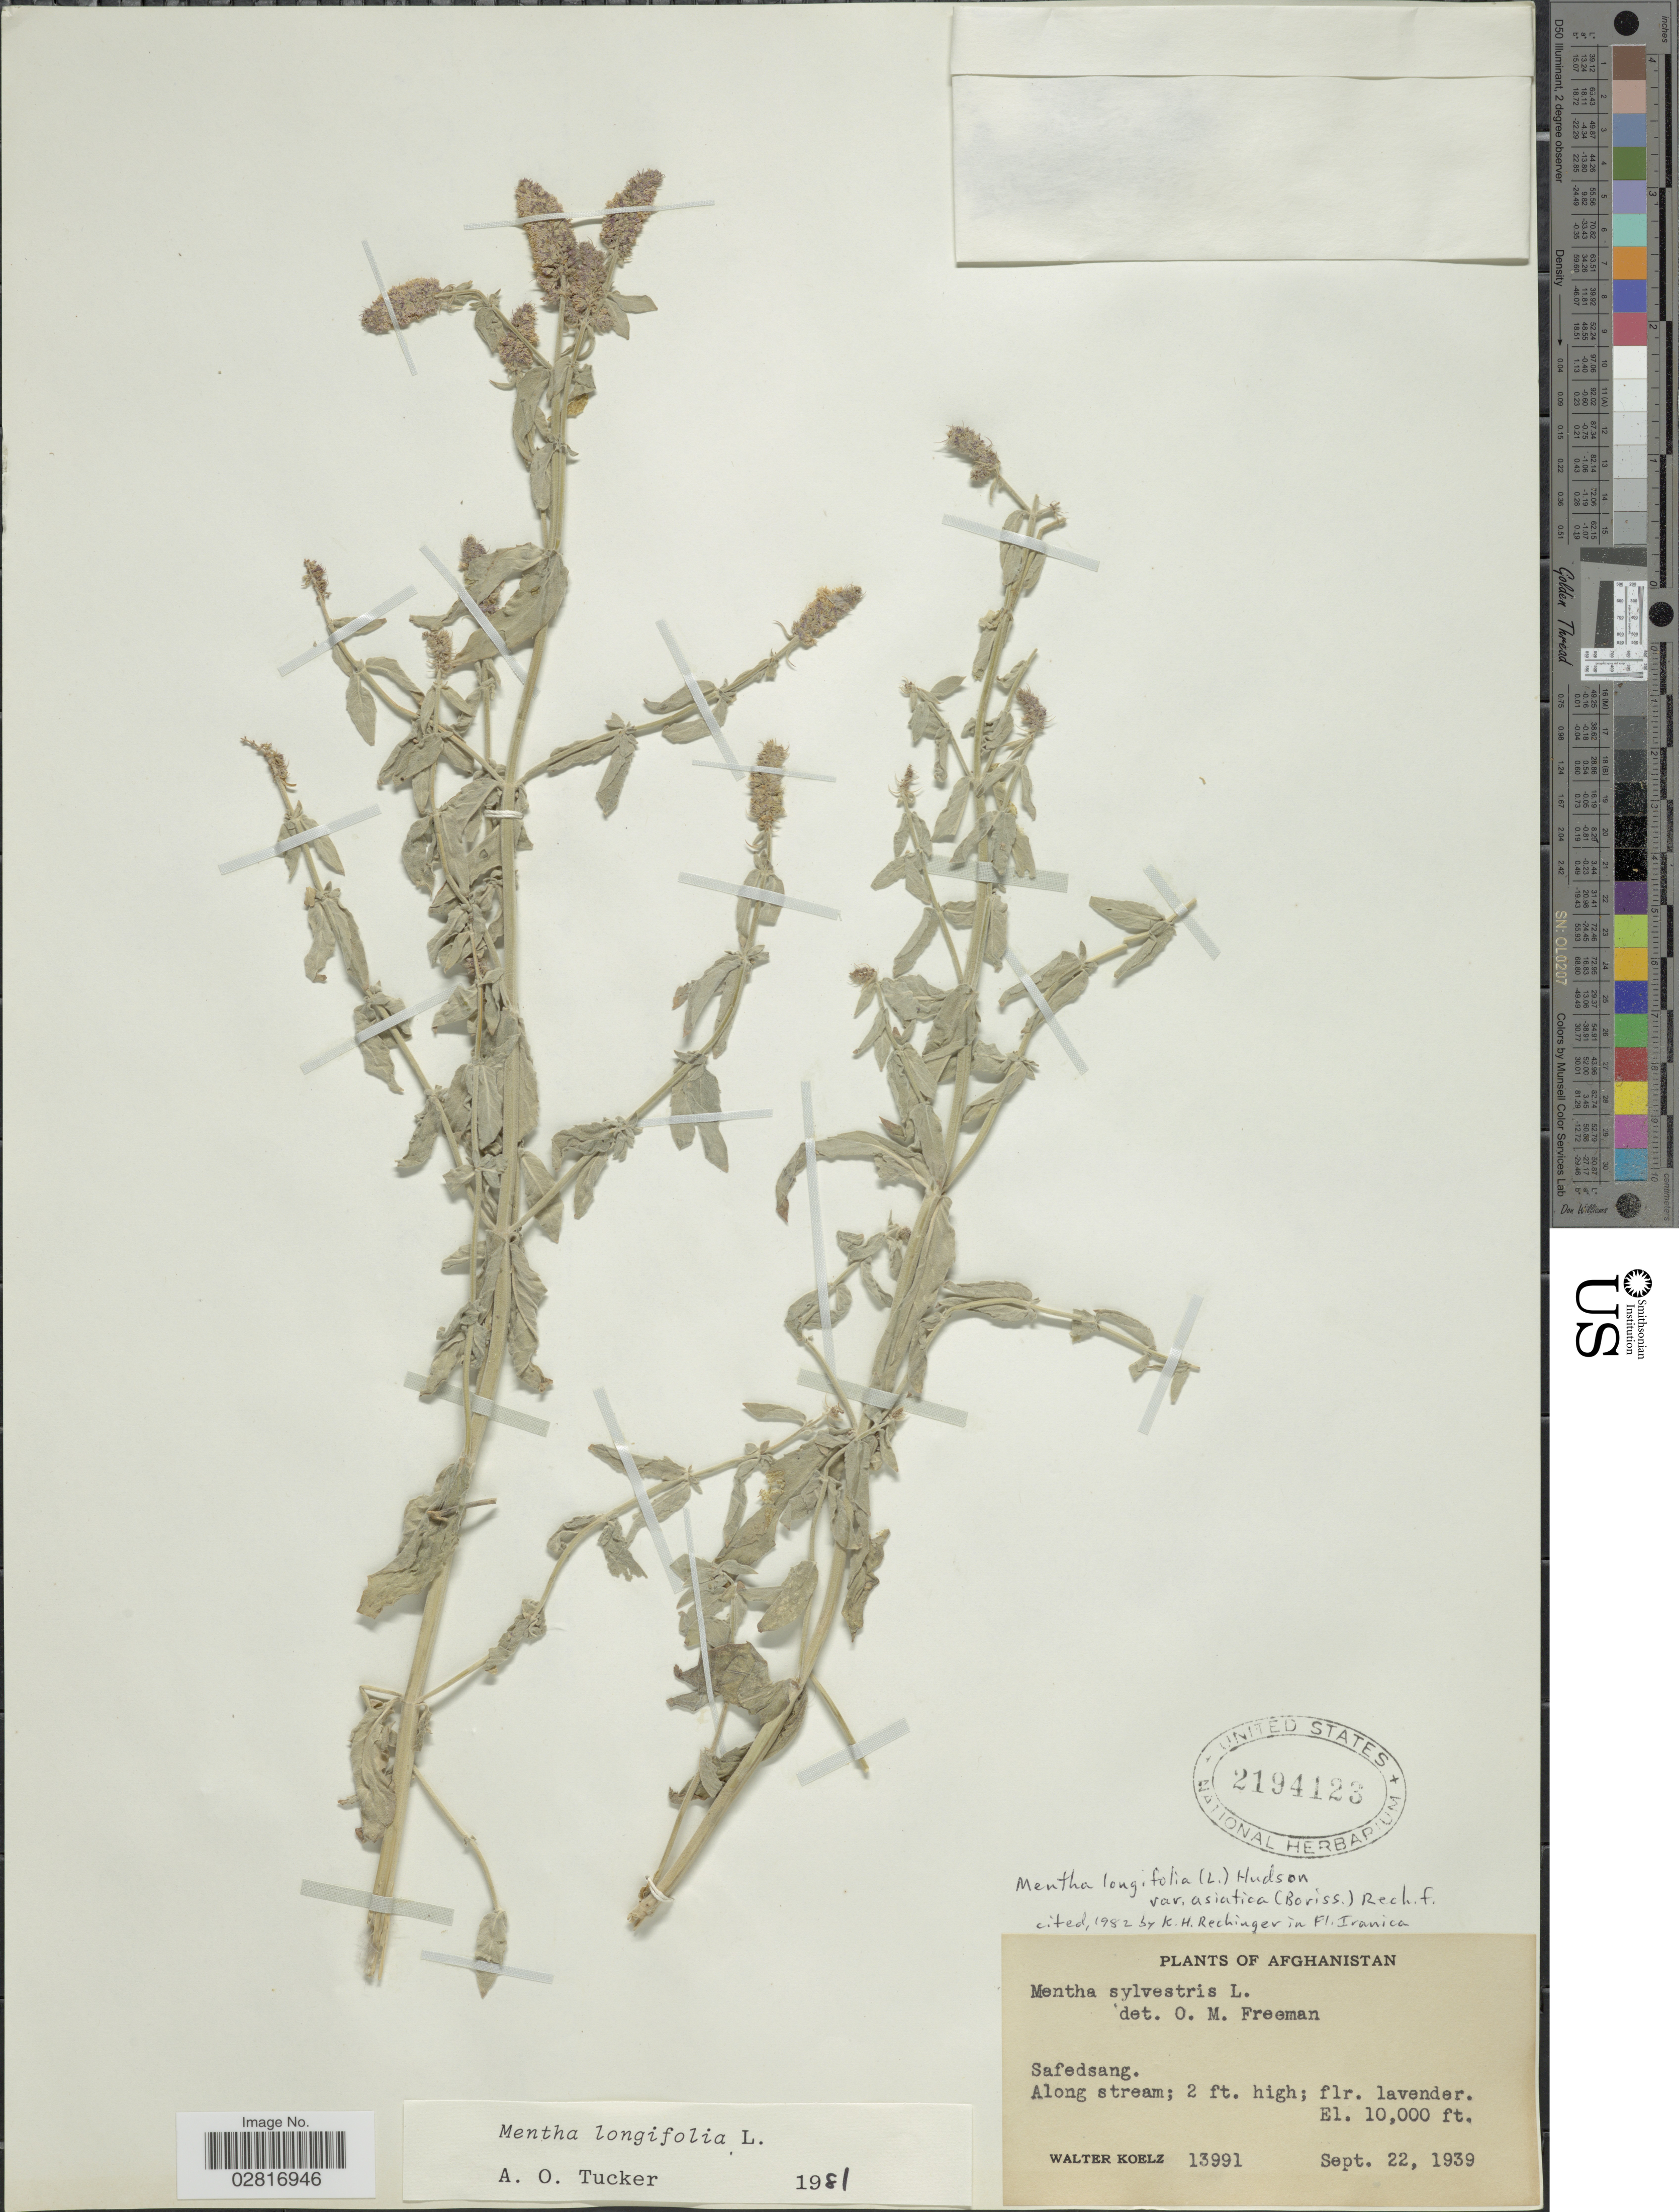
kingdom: Plantae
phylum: Tracheophyta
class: Magnoliopsida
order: Lamiales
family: Lamiaceae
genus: Mentha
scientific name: Mentha longifolia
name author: (L.) L.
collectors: W. N. Koelz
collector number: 13991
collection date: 1939-09-22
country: Afghanistan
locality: Safedsang.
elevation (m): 3048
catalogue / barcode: US 2194123